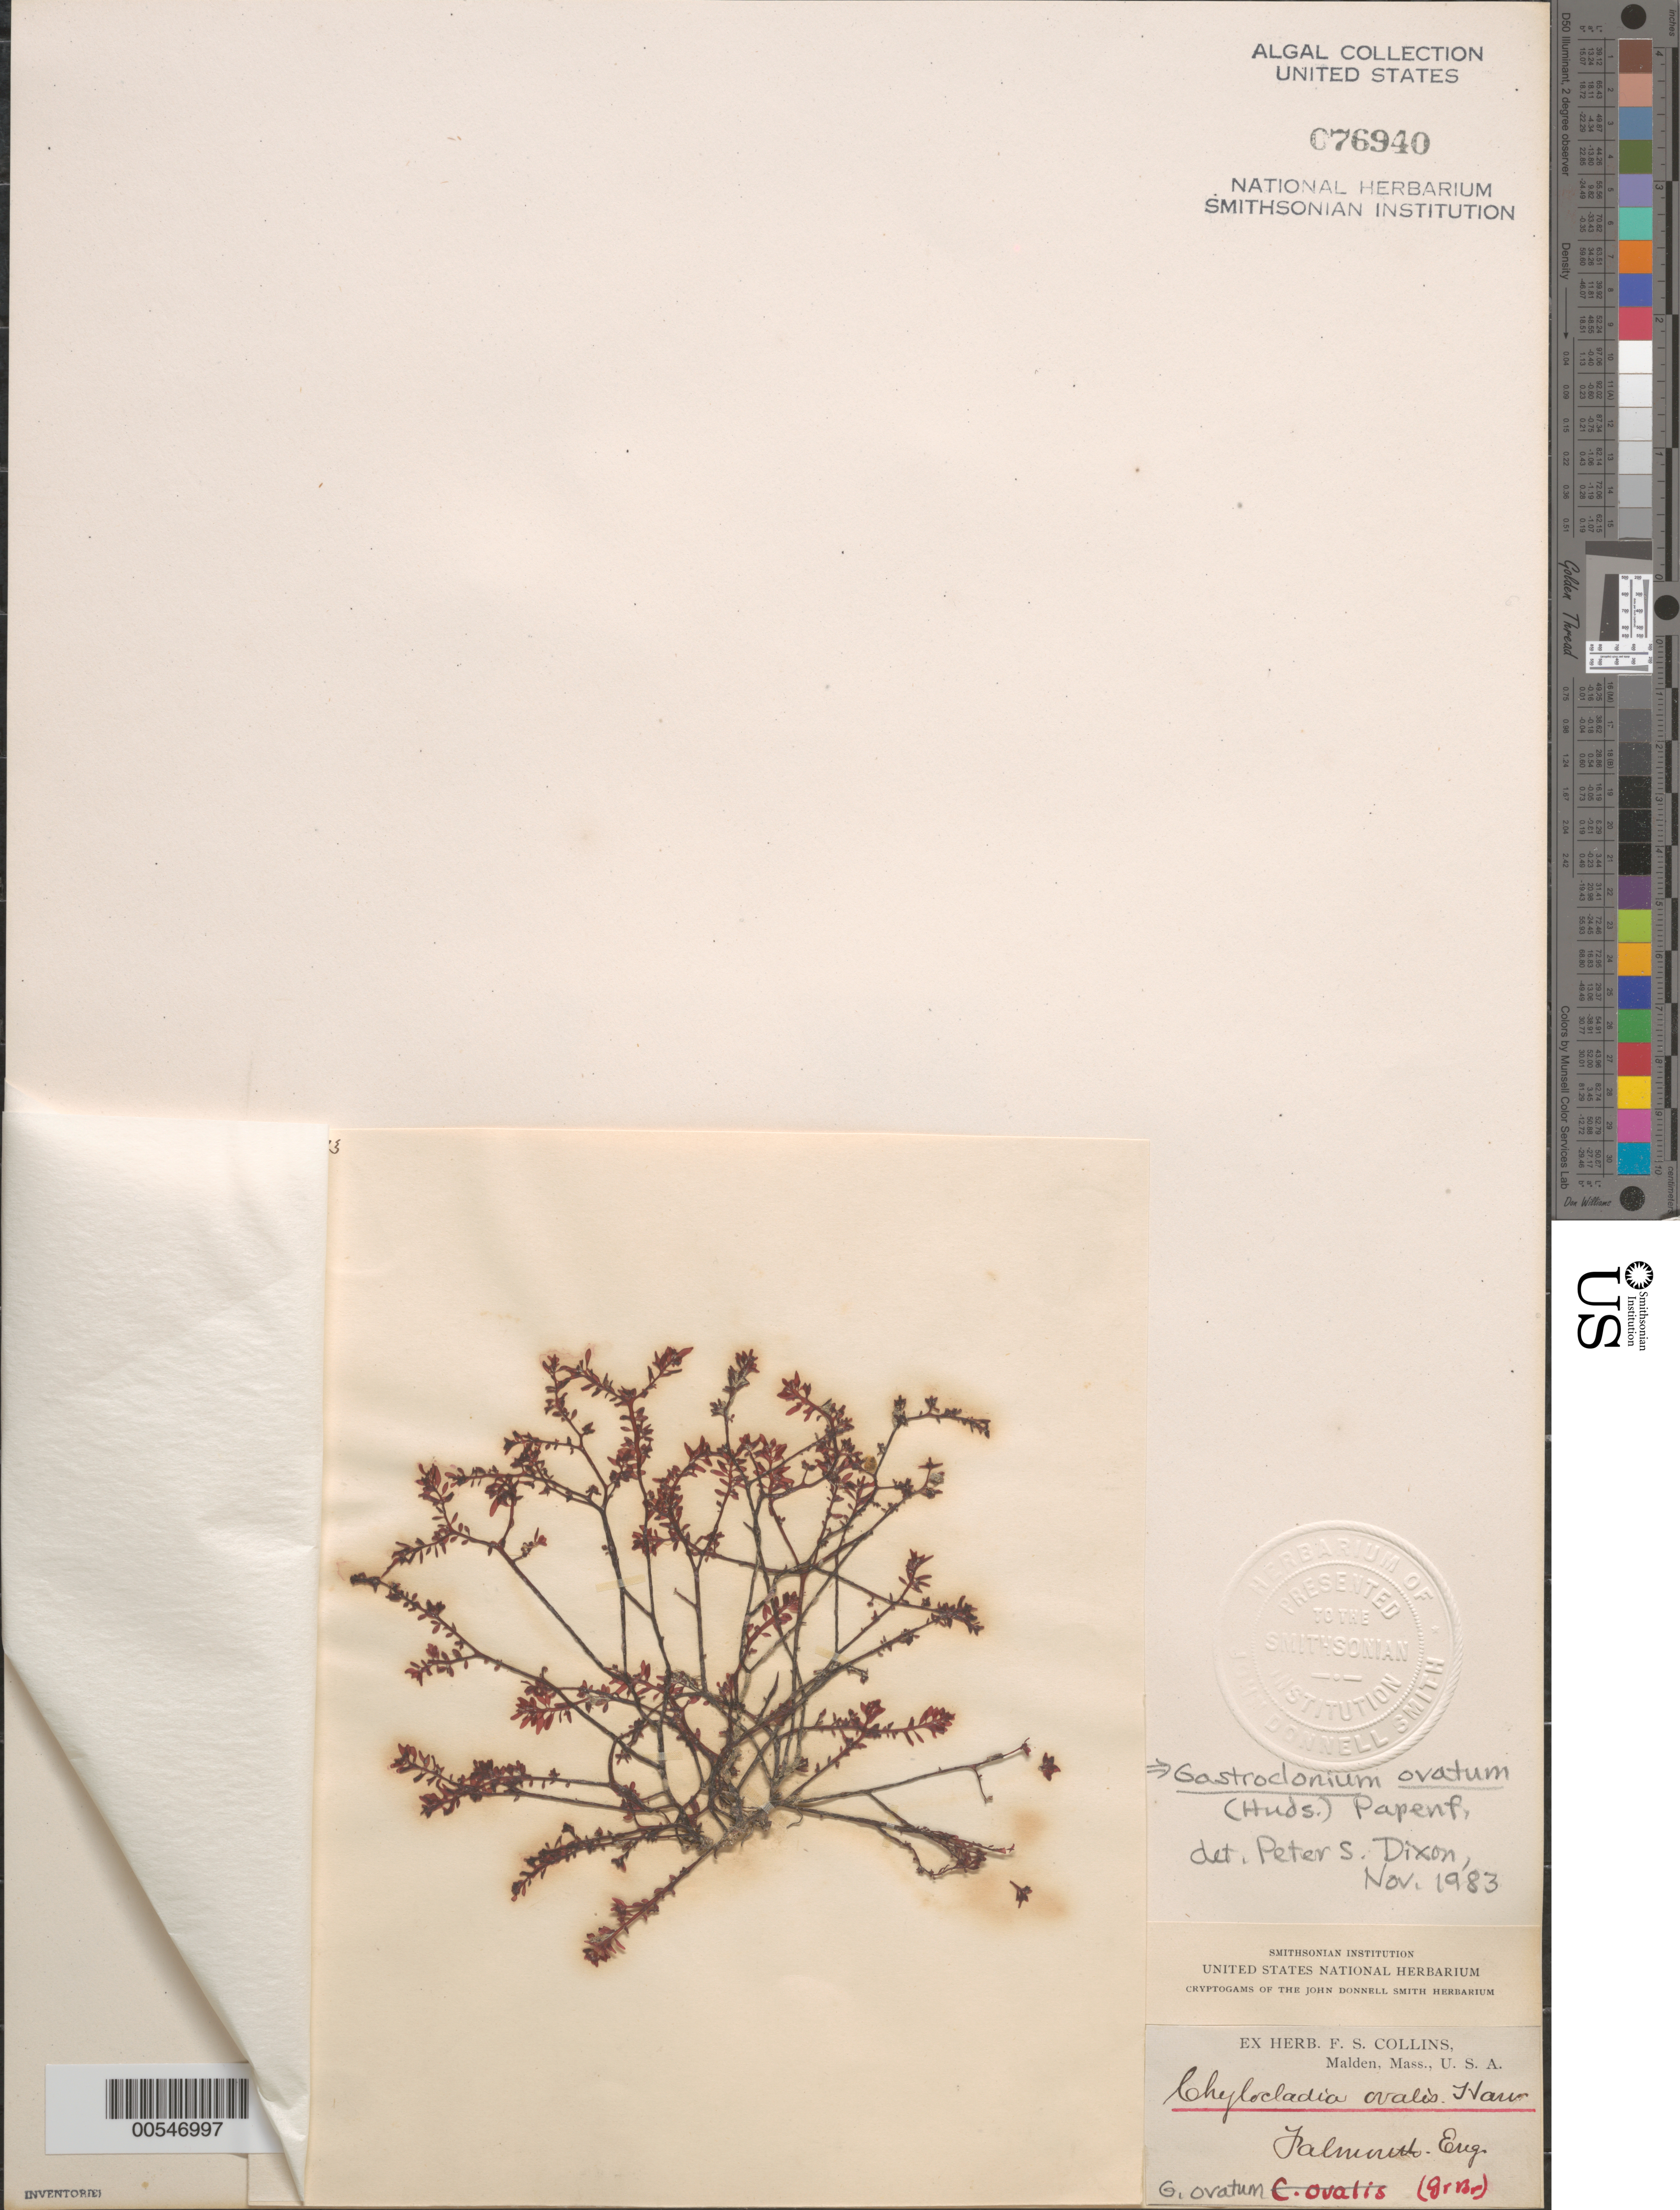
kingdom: Plantae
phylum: Rhodophyta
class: Florideophyceae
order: Rhodymeniales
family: Champiaceae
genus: Gastroclonium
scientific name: Gastroclonium ovatum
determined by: Dixon, P. S.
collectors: F. Collins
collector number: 173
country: United Kingdom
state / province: England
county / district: Cornwall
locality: Falmouth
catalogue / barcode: US 76940